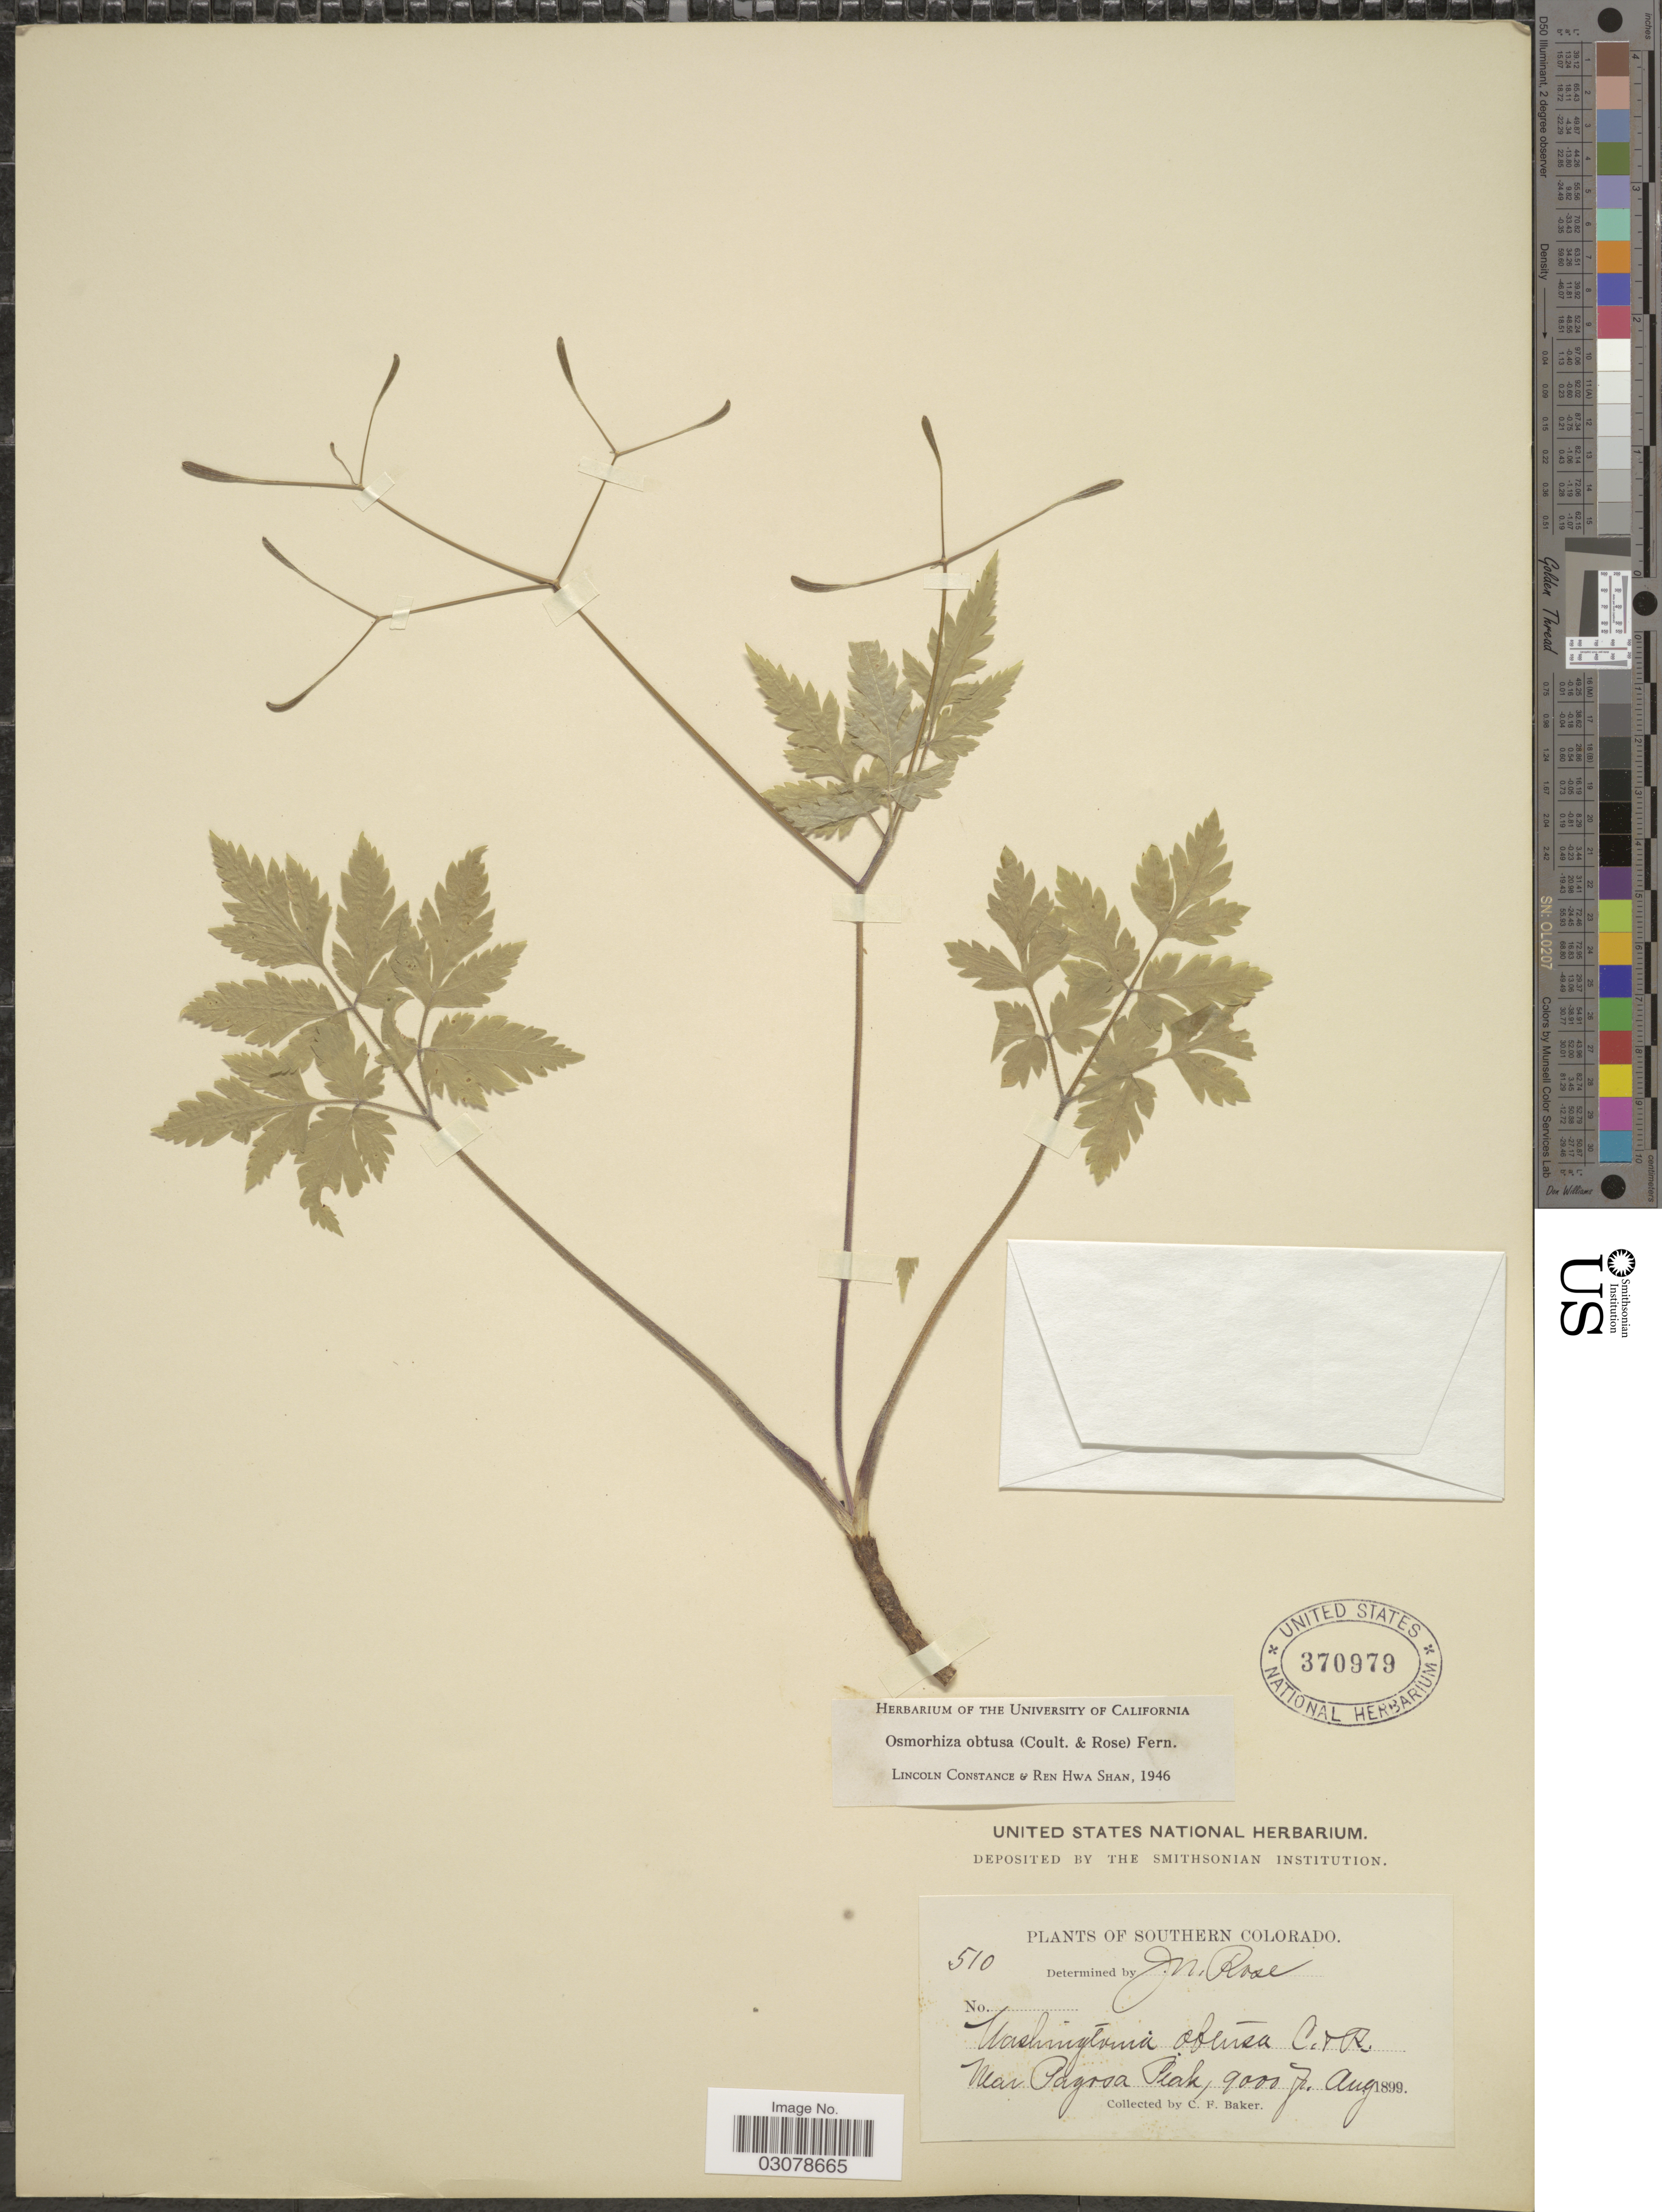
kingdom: Plantae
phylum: Tracheophyta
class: Magnoliopsida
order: Apiales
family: Apiaceae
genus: Osmorhiza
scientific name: Osmorhiza obtusa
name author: (J.M. Coult. & Rose) Fernald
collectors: C. F. Baker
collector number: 510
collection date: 1899-08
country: United States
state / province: Colorado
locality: Southern Colorado, Near Pagosa Peak.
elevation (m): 2743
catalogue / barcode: US 370979